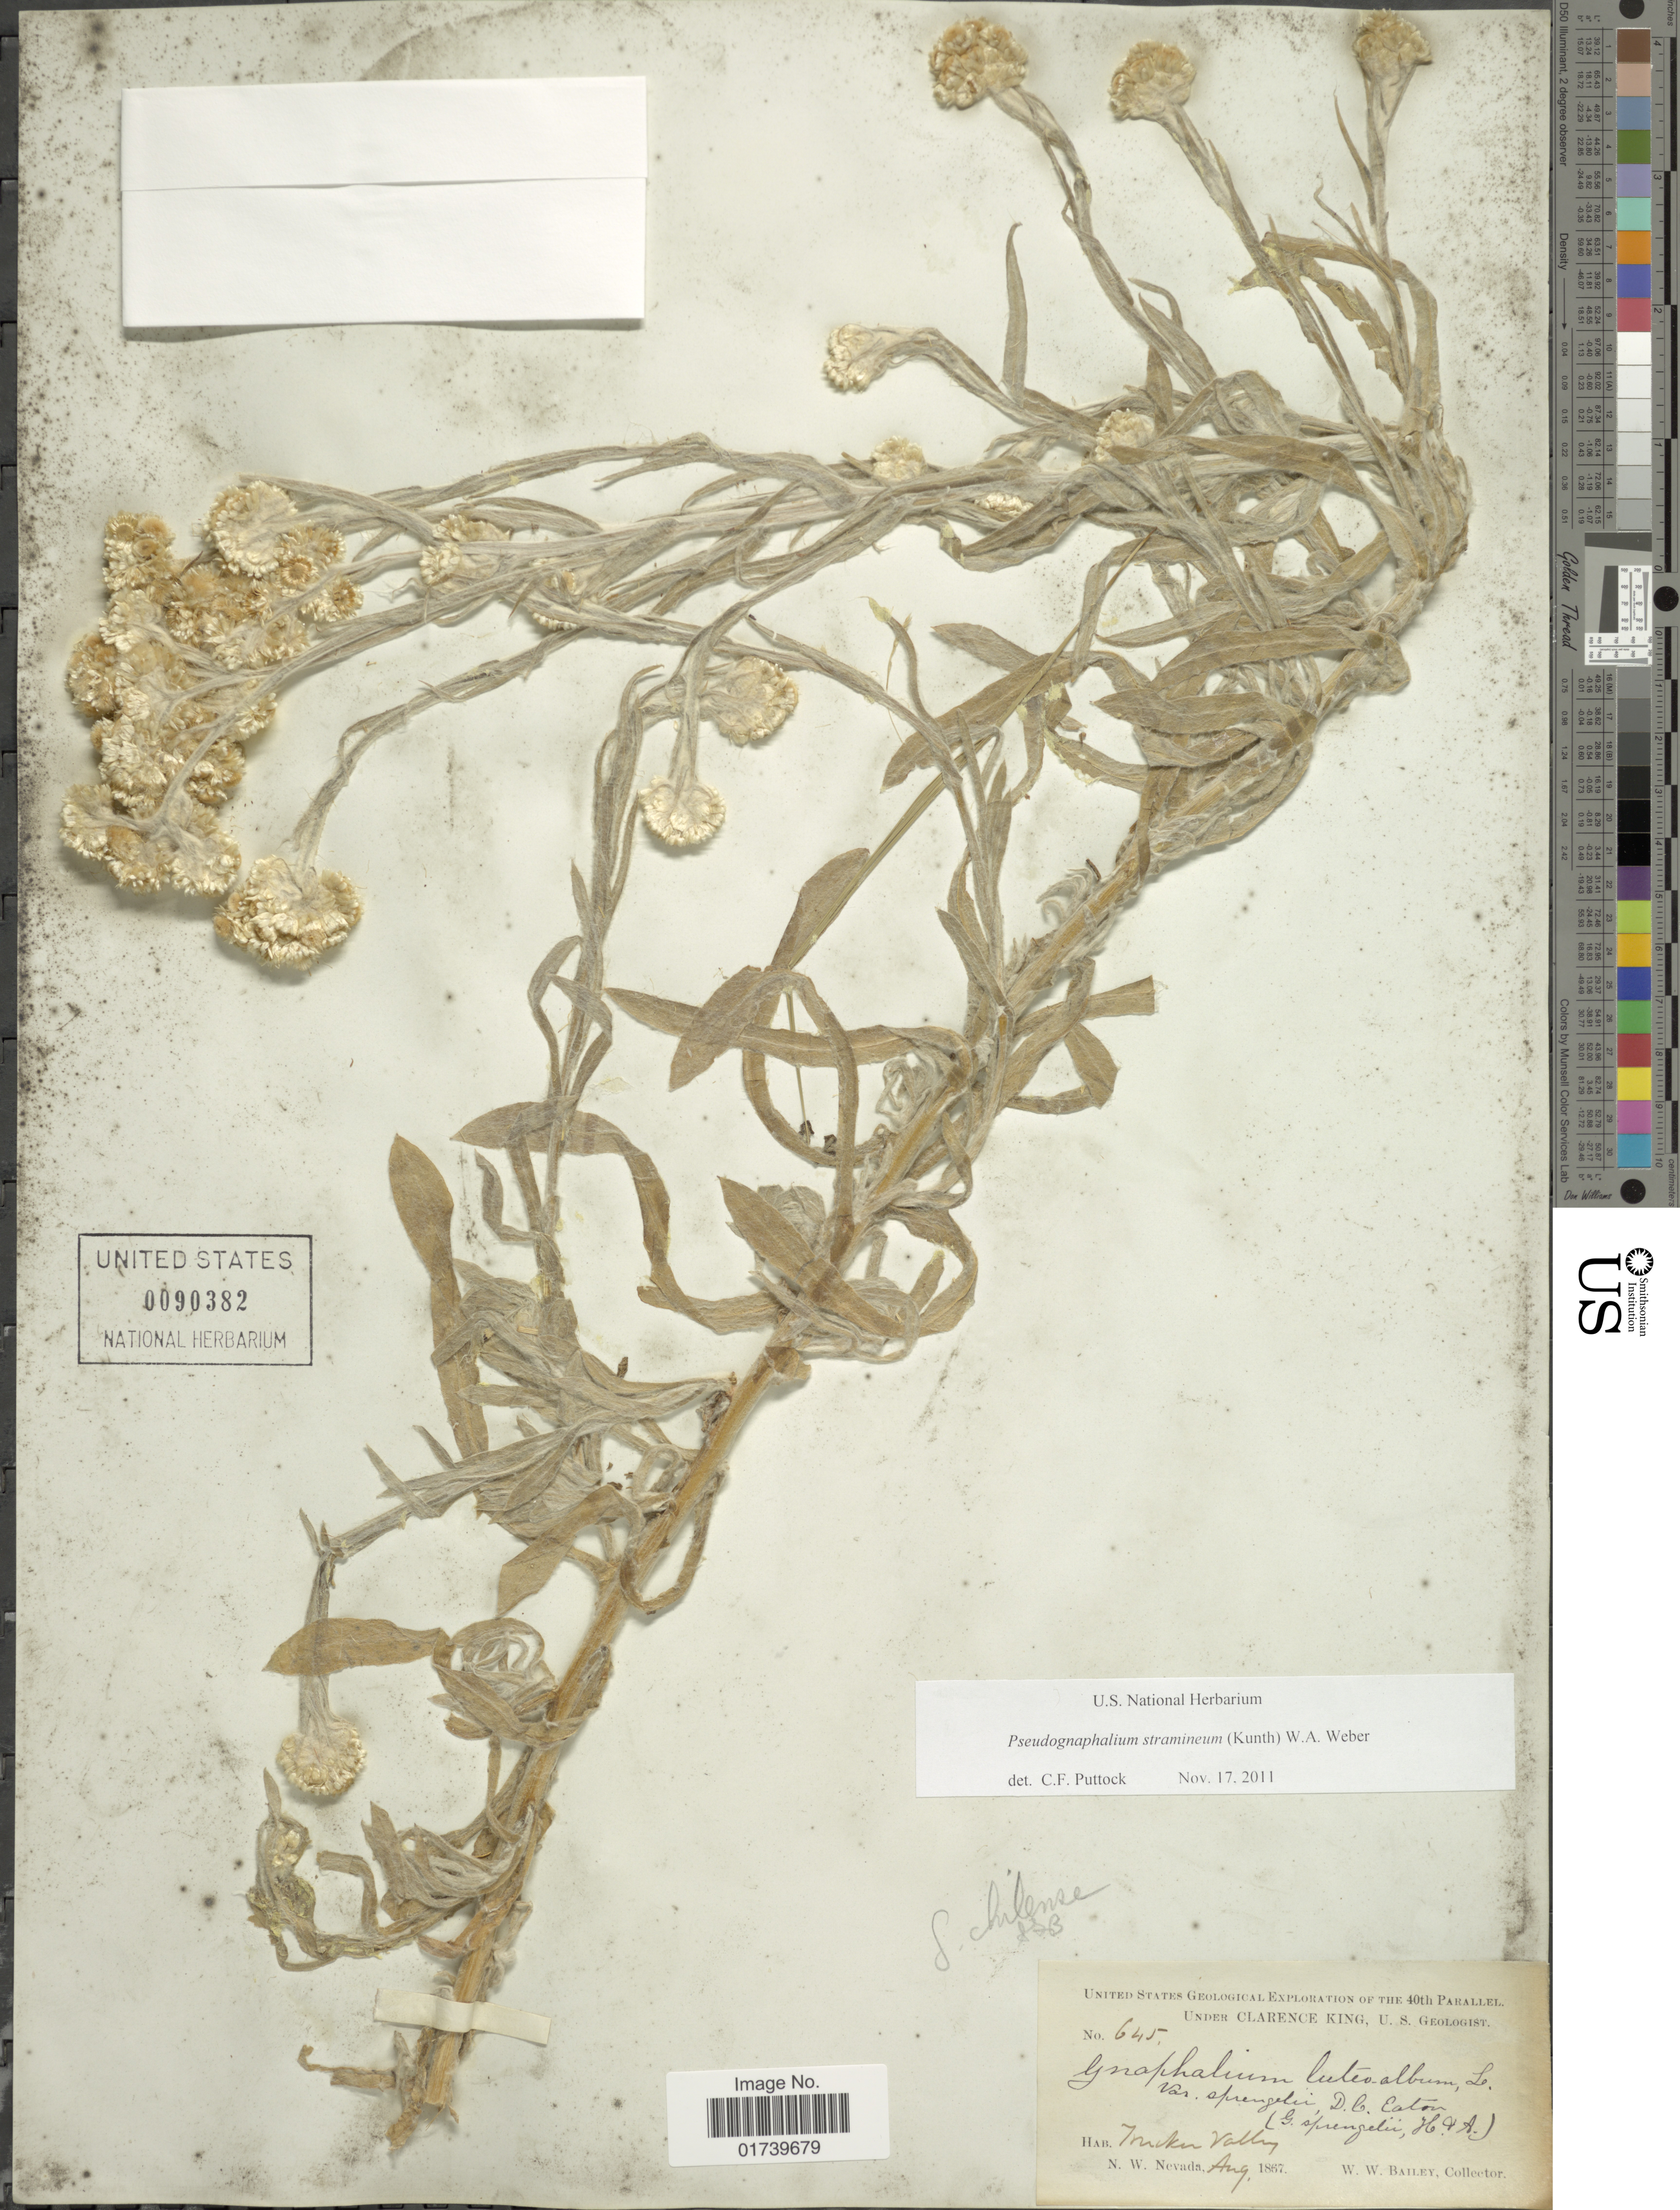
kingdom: Plantae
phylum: Tracheophyta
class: Magnoliopsida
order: Asterales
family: Asteraceae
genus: Pseudognaphalium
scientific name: Pseudognaphalium stramineum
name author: (Kunth) Anderb.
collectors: W. W. Bailey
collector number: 645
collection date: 1967-08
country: United States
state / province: Nevada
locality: Truckee Valley, N.W. Nevada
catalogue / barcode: US 90382